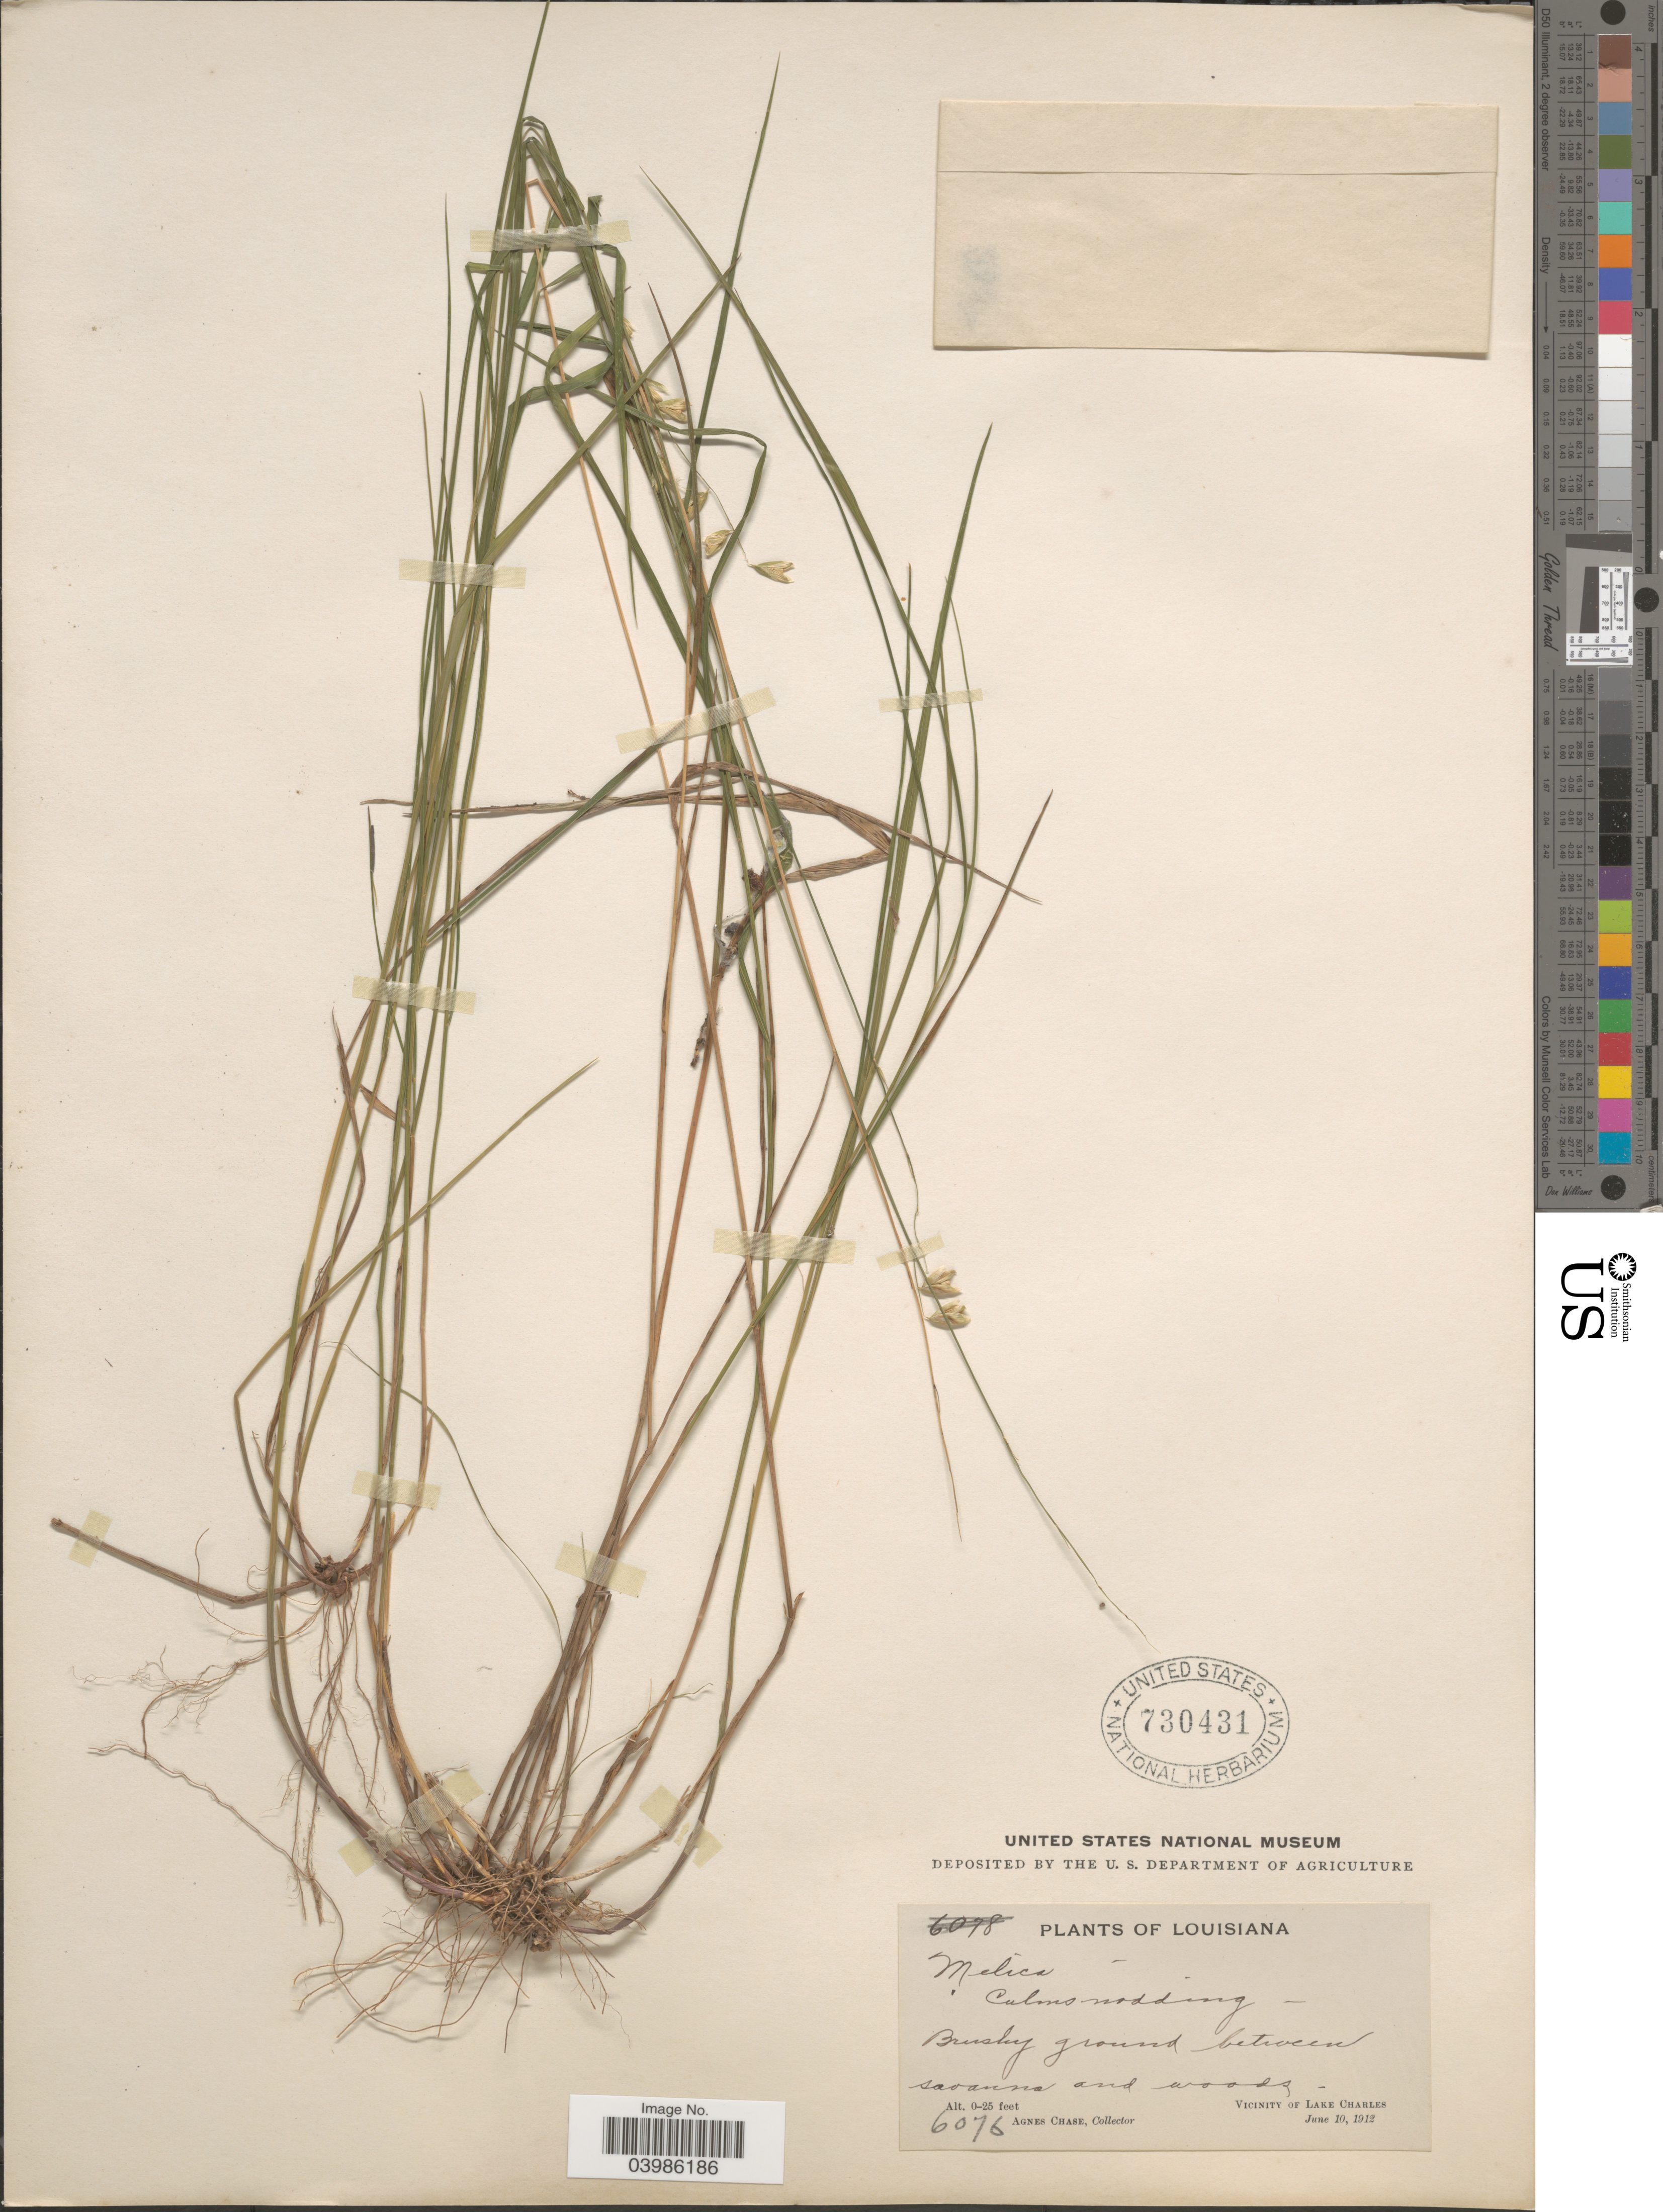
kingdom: Plantae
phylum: Tracheophyta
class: Liliopsida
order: Poales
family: Poaceae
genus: Melica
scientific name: Melica mutica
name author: Walter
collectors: A. Chase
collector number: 6076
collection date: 1912-06-10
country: United States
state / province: Louisiana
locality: Vicinity of Lake Charles.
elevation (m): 0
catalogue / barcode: US 730431